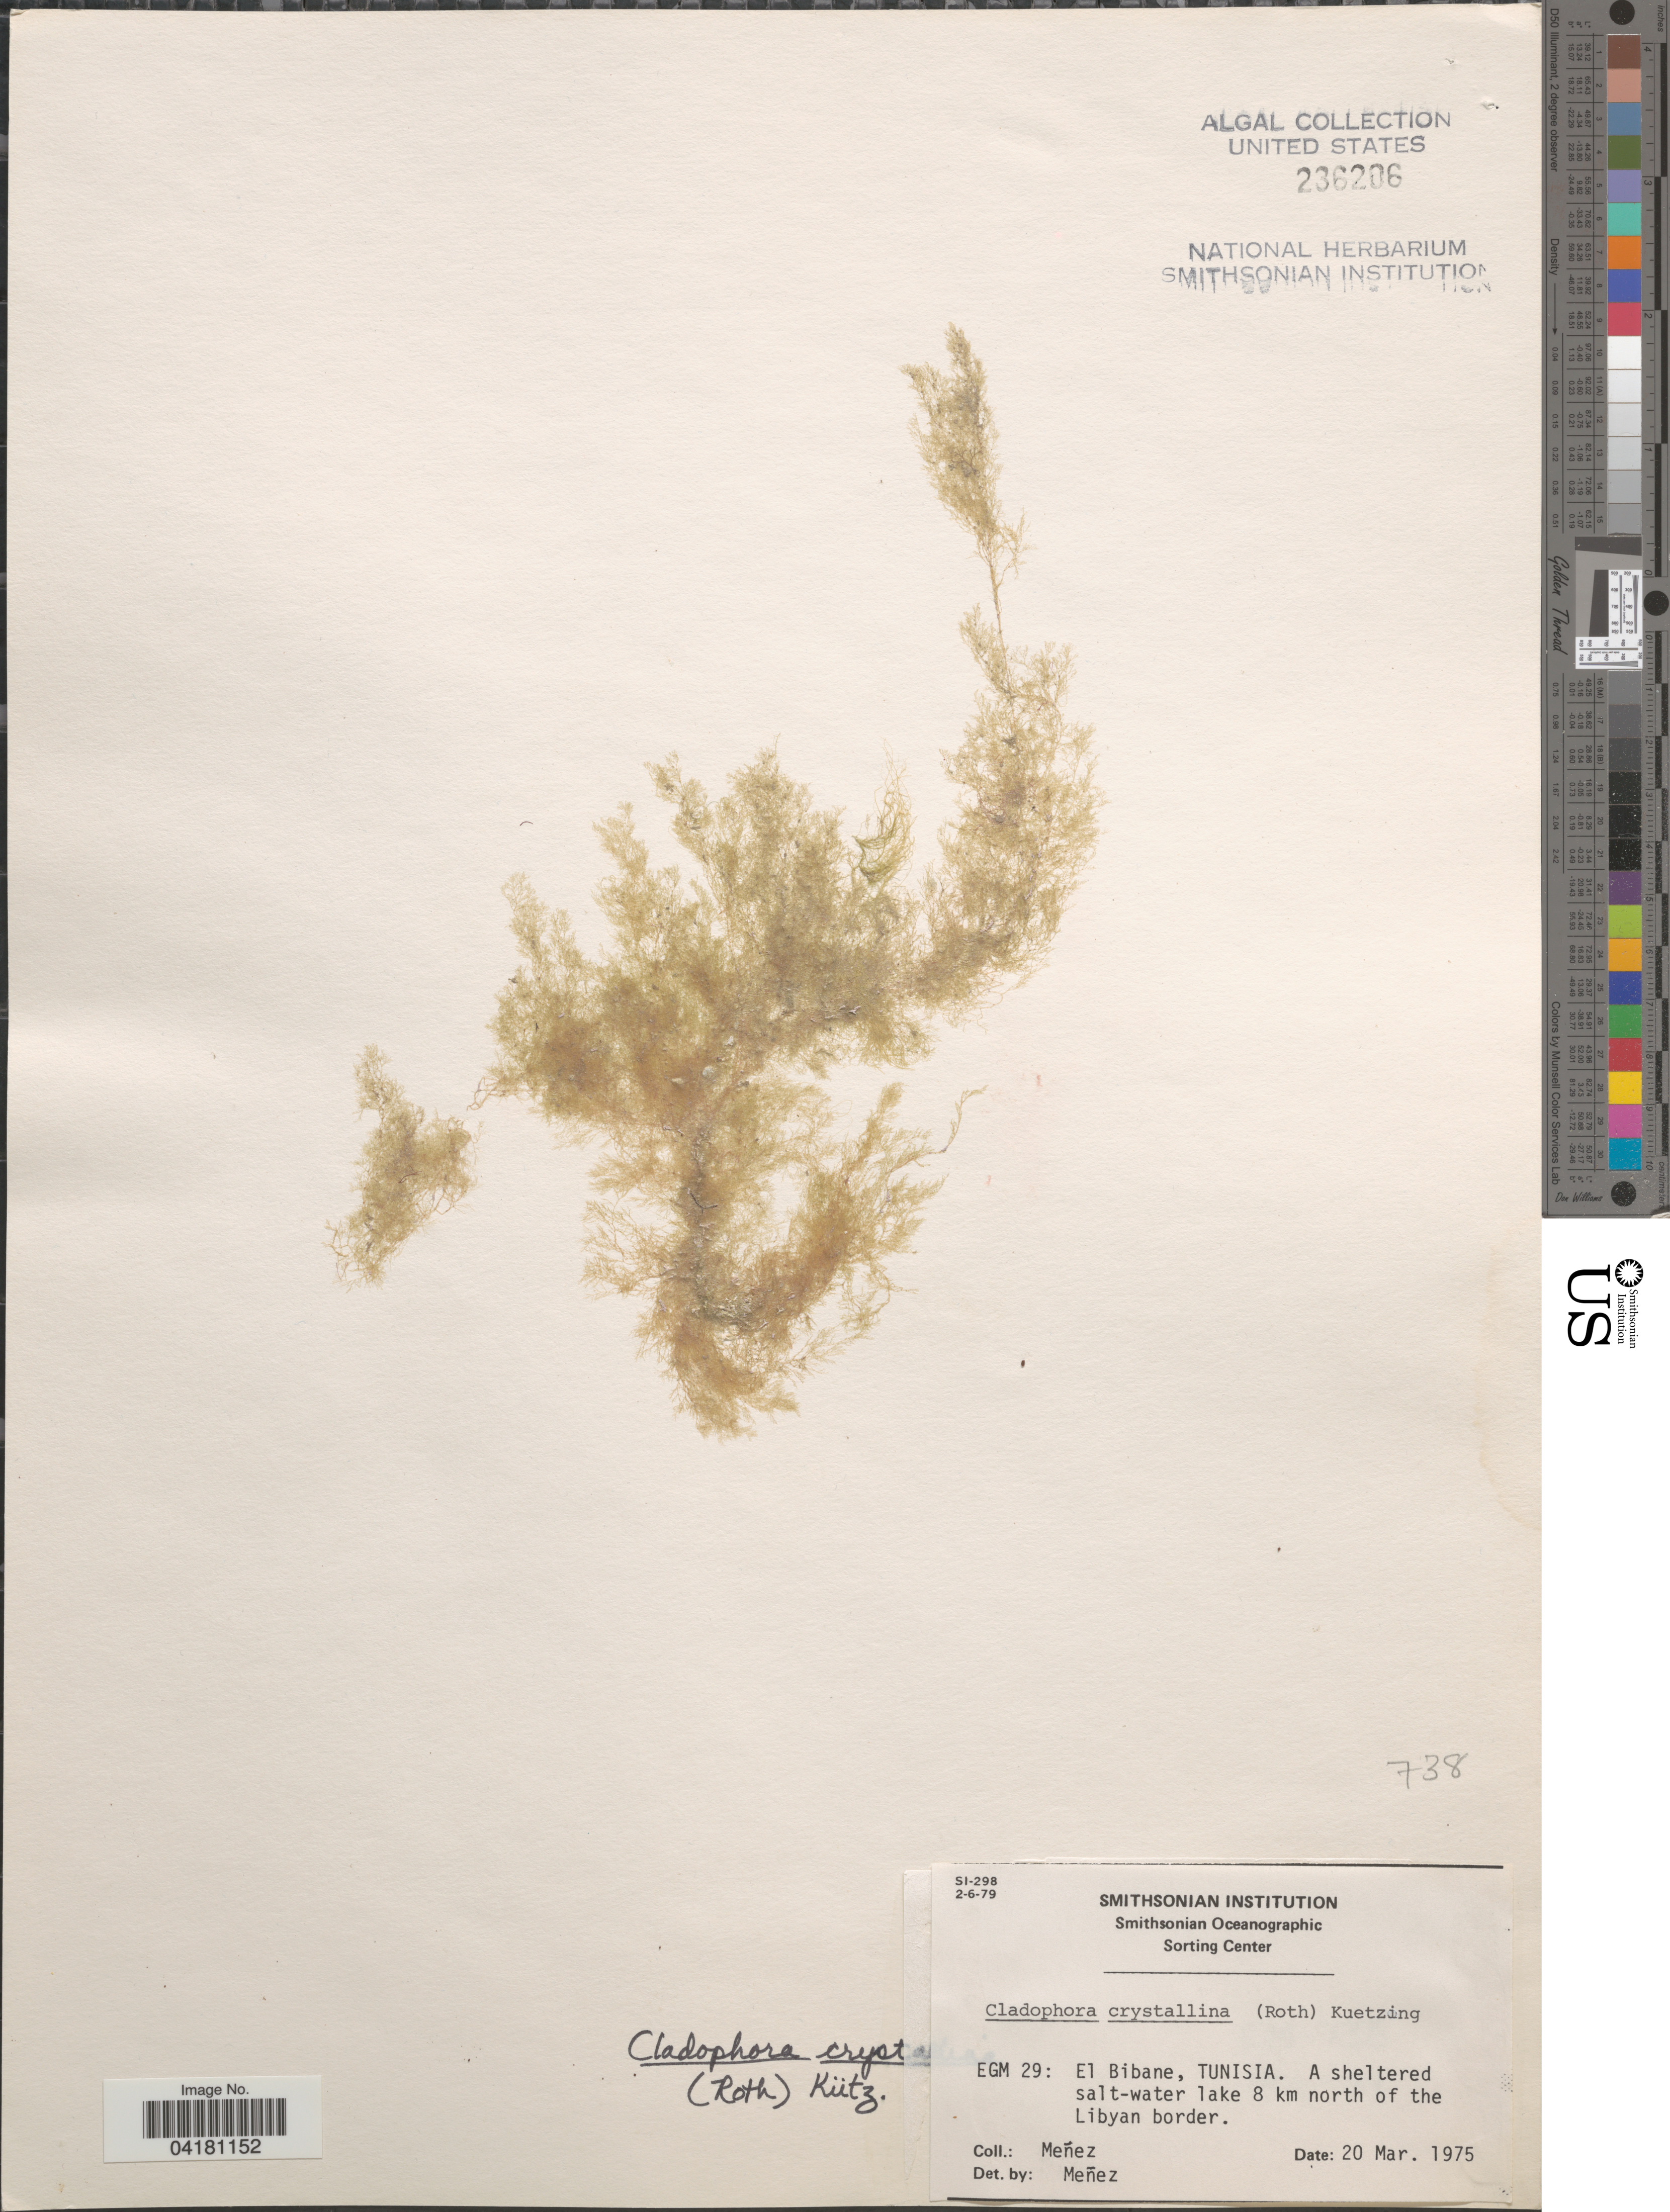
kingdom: Plantae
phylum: Chlorophyta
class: Ulvophyceae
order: Cladophorales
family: Cladophoraceae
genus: Cladophora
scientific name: Cladophora crystallina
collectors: Menez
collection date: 1975-03-20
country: Tunisia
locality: EGM 29: El Bibane. A sheltered salt-water lake 8 km north of the Libyan border.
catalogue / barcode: US 236206